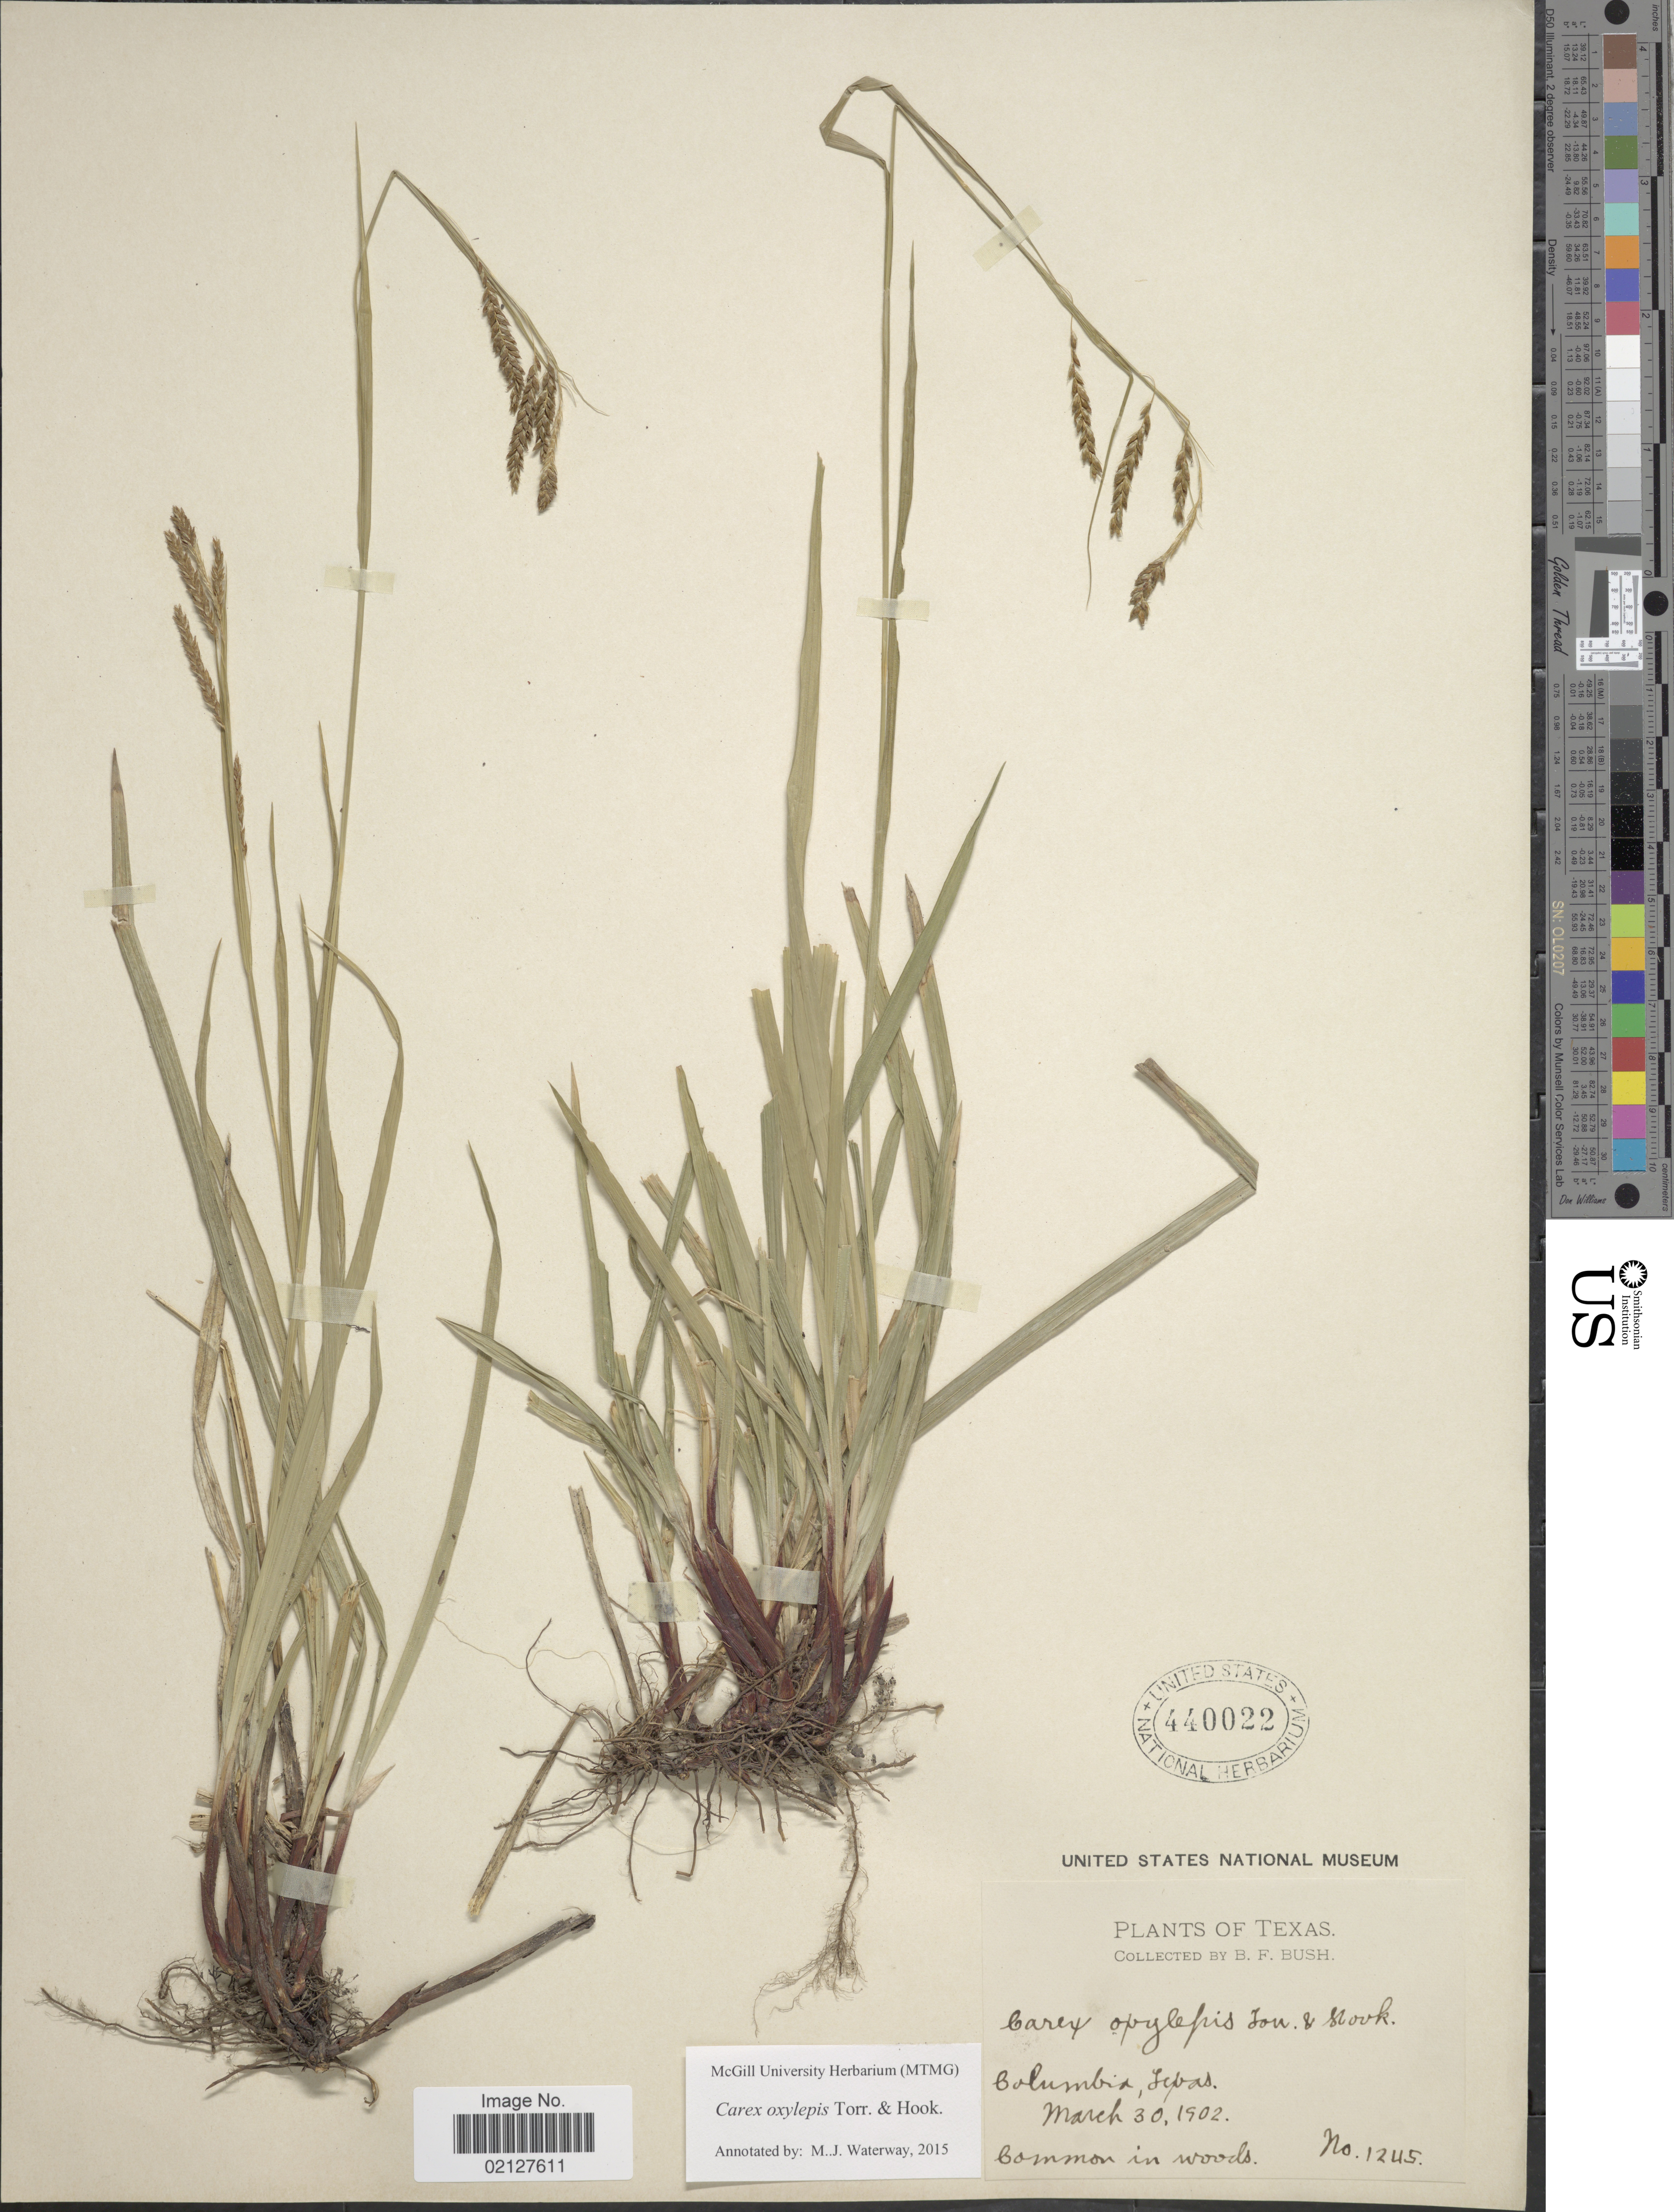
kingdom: Plantae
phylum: Tracheophyta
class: Liliopsida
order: Poales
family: Cyperaceae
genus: Carex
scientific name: Carex oxylepis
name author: Torr. & Hook.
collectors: B. F. Bush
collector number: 1245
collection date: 1902-03-30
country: United States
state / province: Texas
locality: Columbia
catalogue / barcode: US 440022